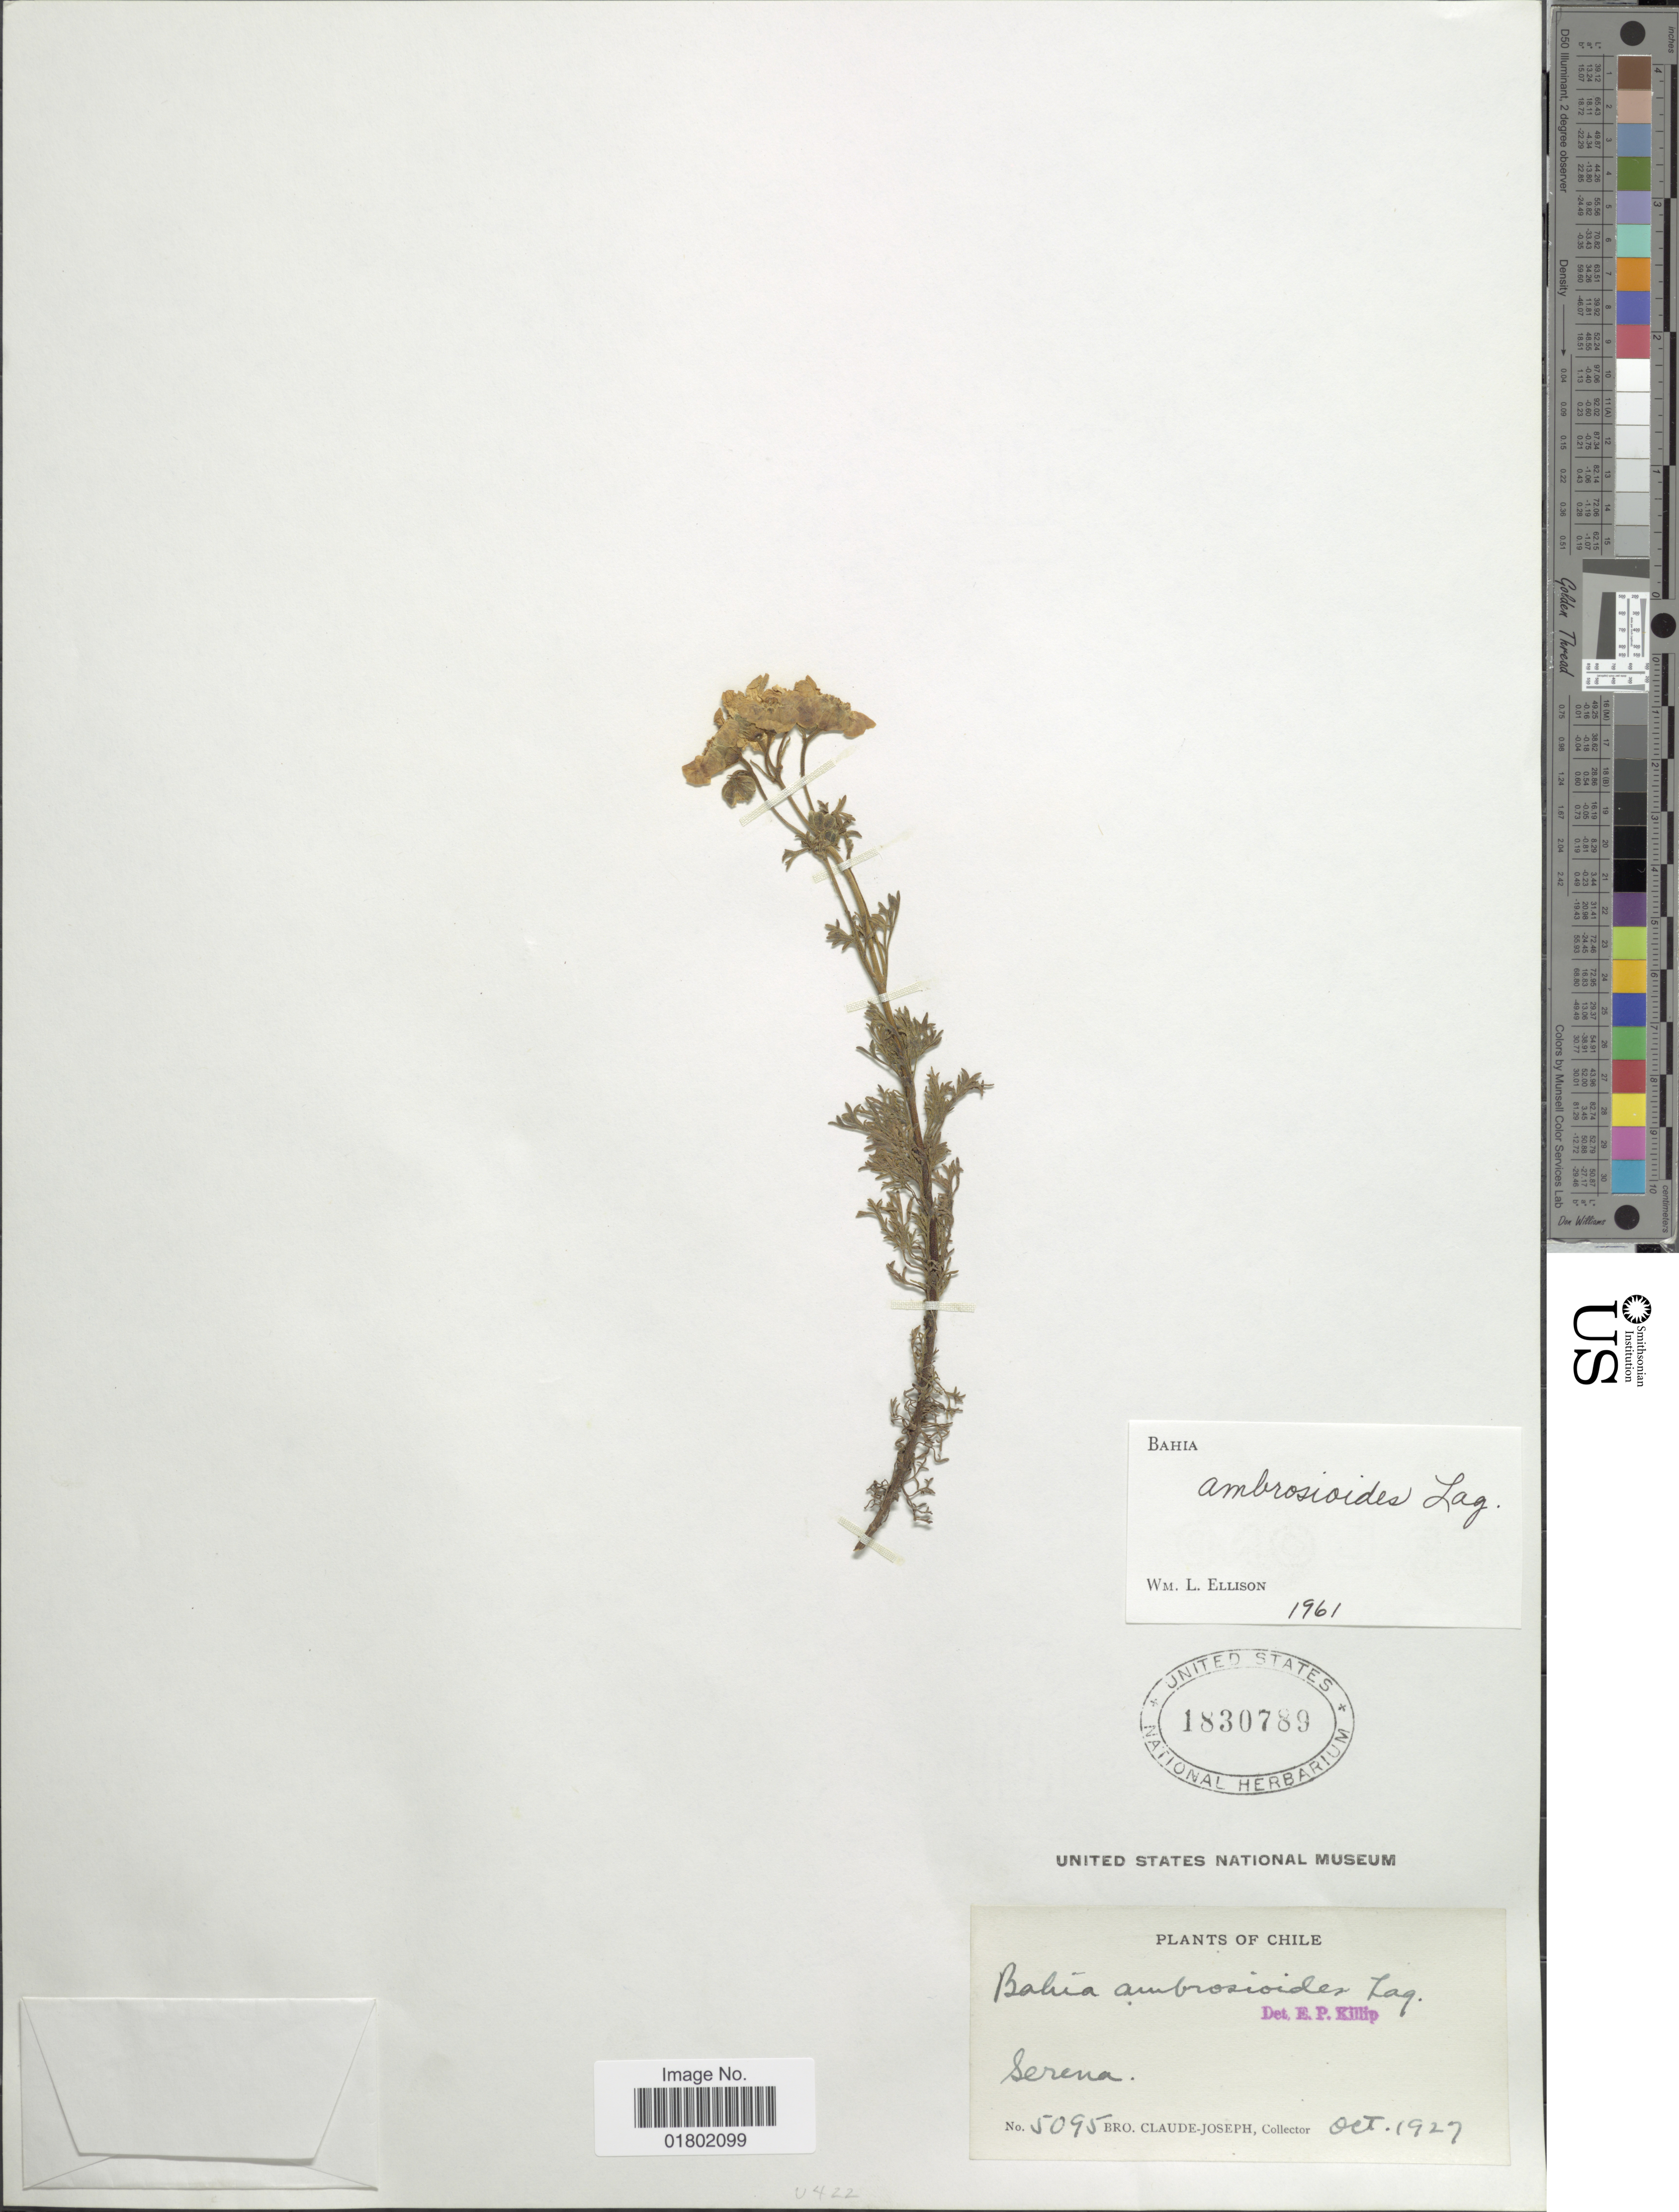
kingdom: Plantae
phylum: Tracheophyta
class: Magnoliopsida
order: Asterales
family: Asteraceae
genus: Bahia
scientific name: Bahia ambrosioides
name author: Lag.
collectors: Bro. Claude-Joseph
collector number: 5095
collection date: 1927-10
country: Chile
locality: Serena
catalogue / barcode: US 1830789